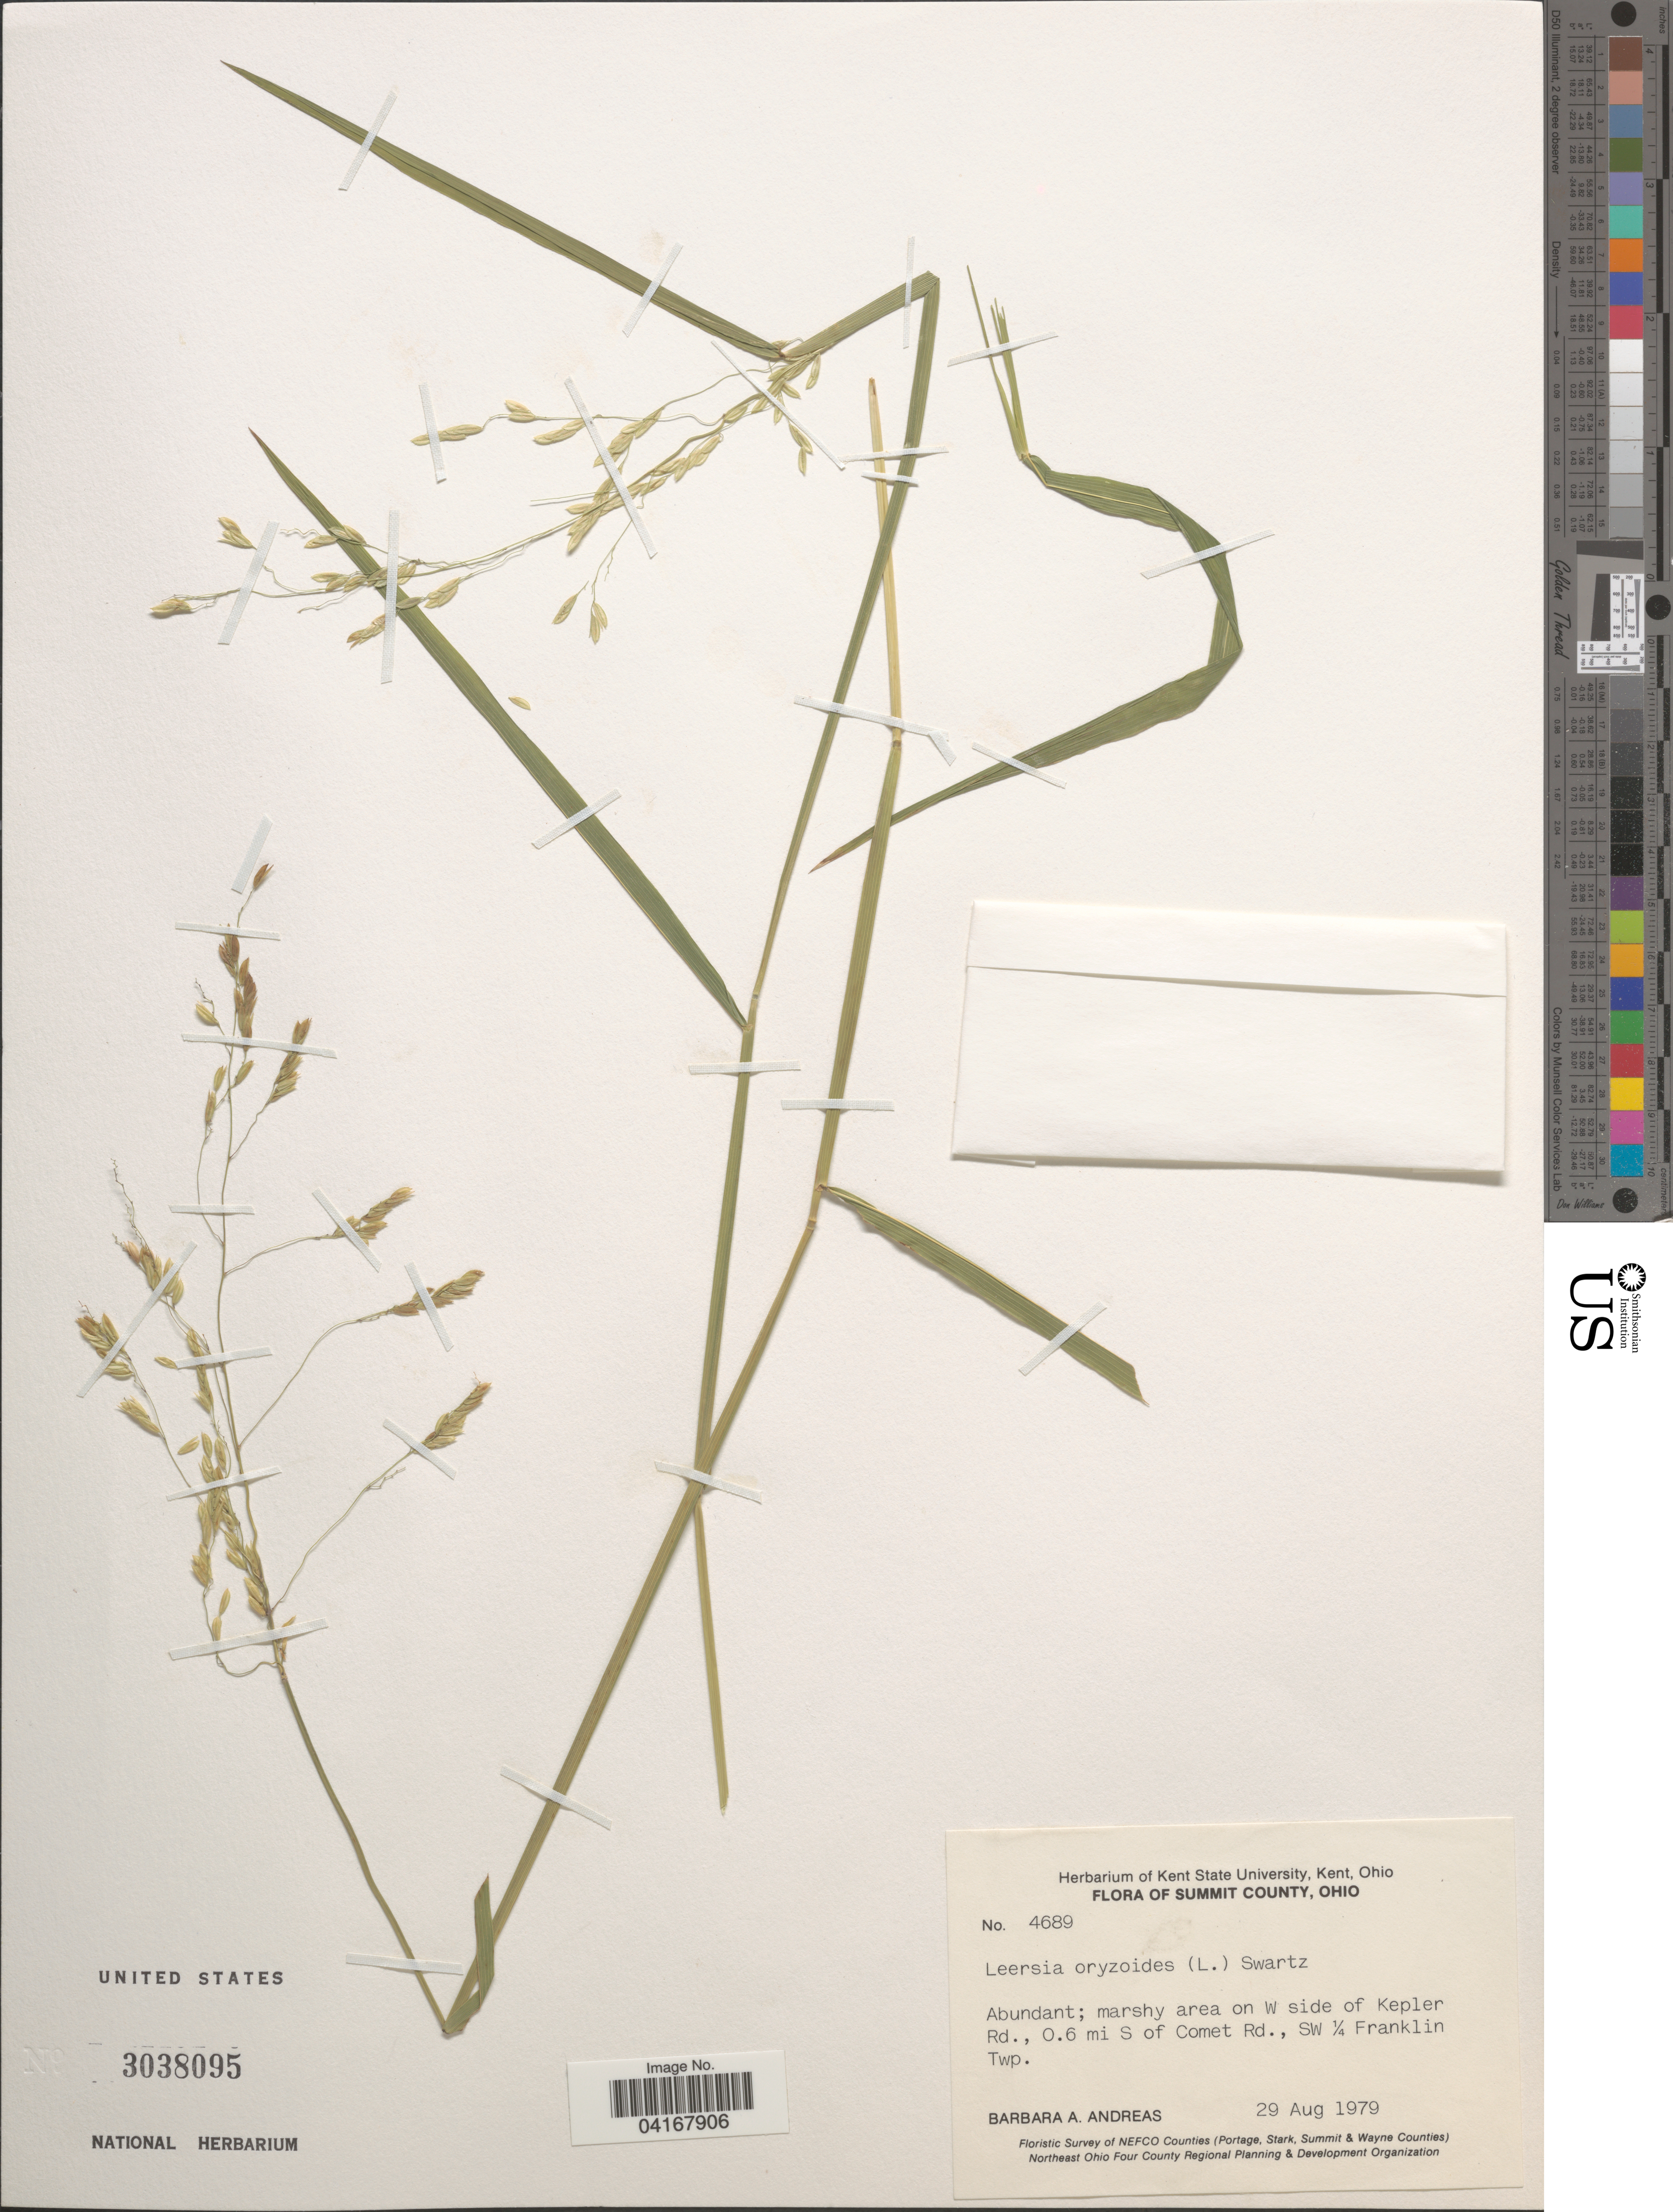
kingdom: Plantae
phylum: Tracheophyta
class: Liliopsida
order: Poales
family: Poaceae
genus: Leersia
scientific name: Leersia oryzoides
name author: (L.) Sw.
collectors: B. A. Andreas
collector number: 4689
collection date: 1979-08-29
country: United States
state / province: Ohio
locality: Summit County. On W side of Kepler Rd., 0.6 mi S of Comet Rd., SW ¼ Franklin Twp. Floristic Survey of NEFCO Counties (Portage, Stark, Summit & Wayne Counties).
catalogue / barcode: US 3038095